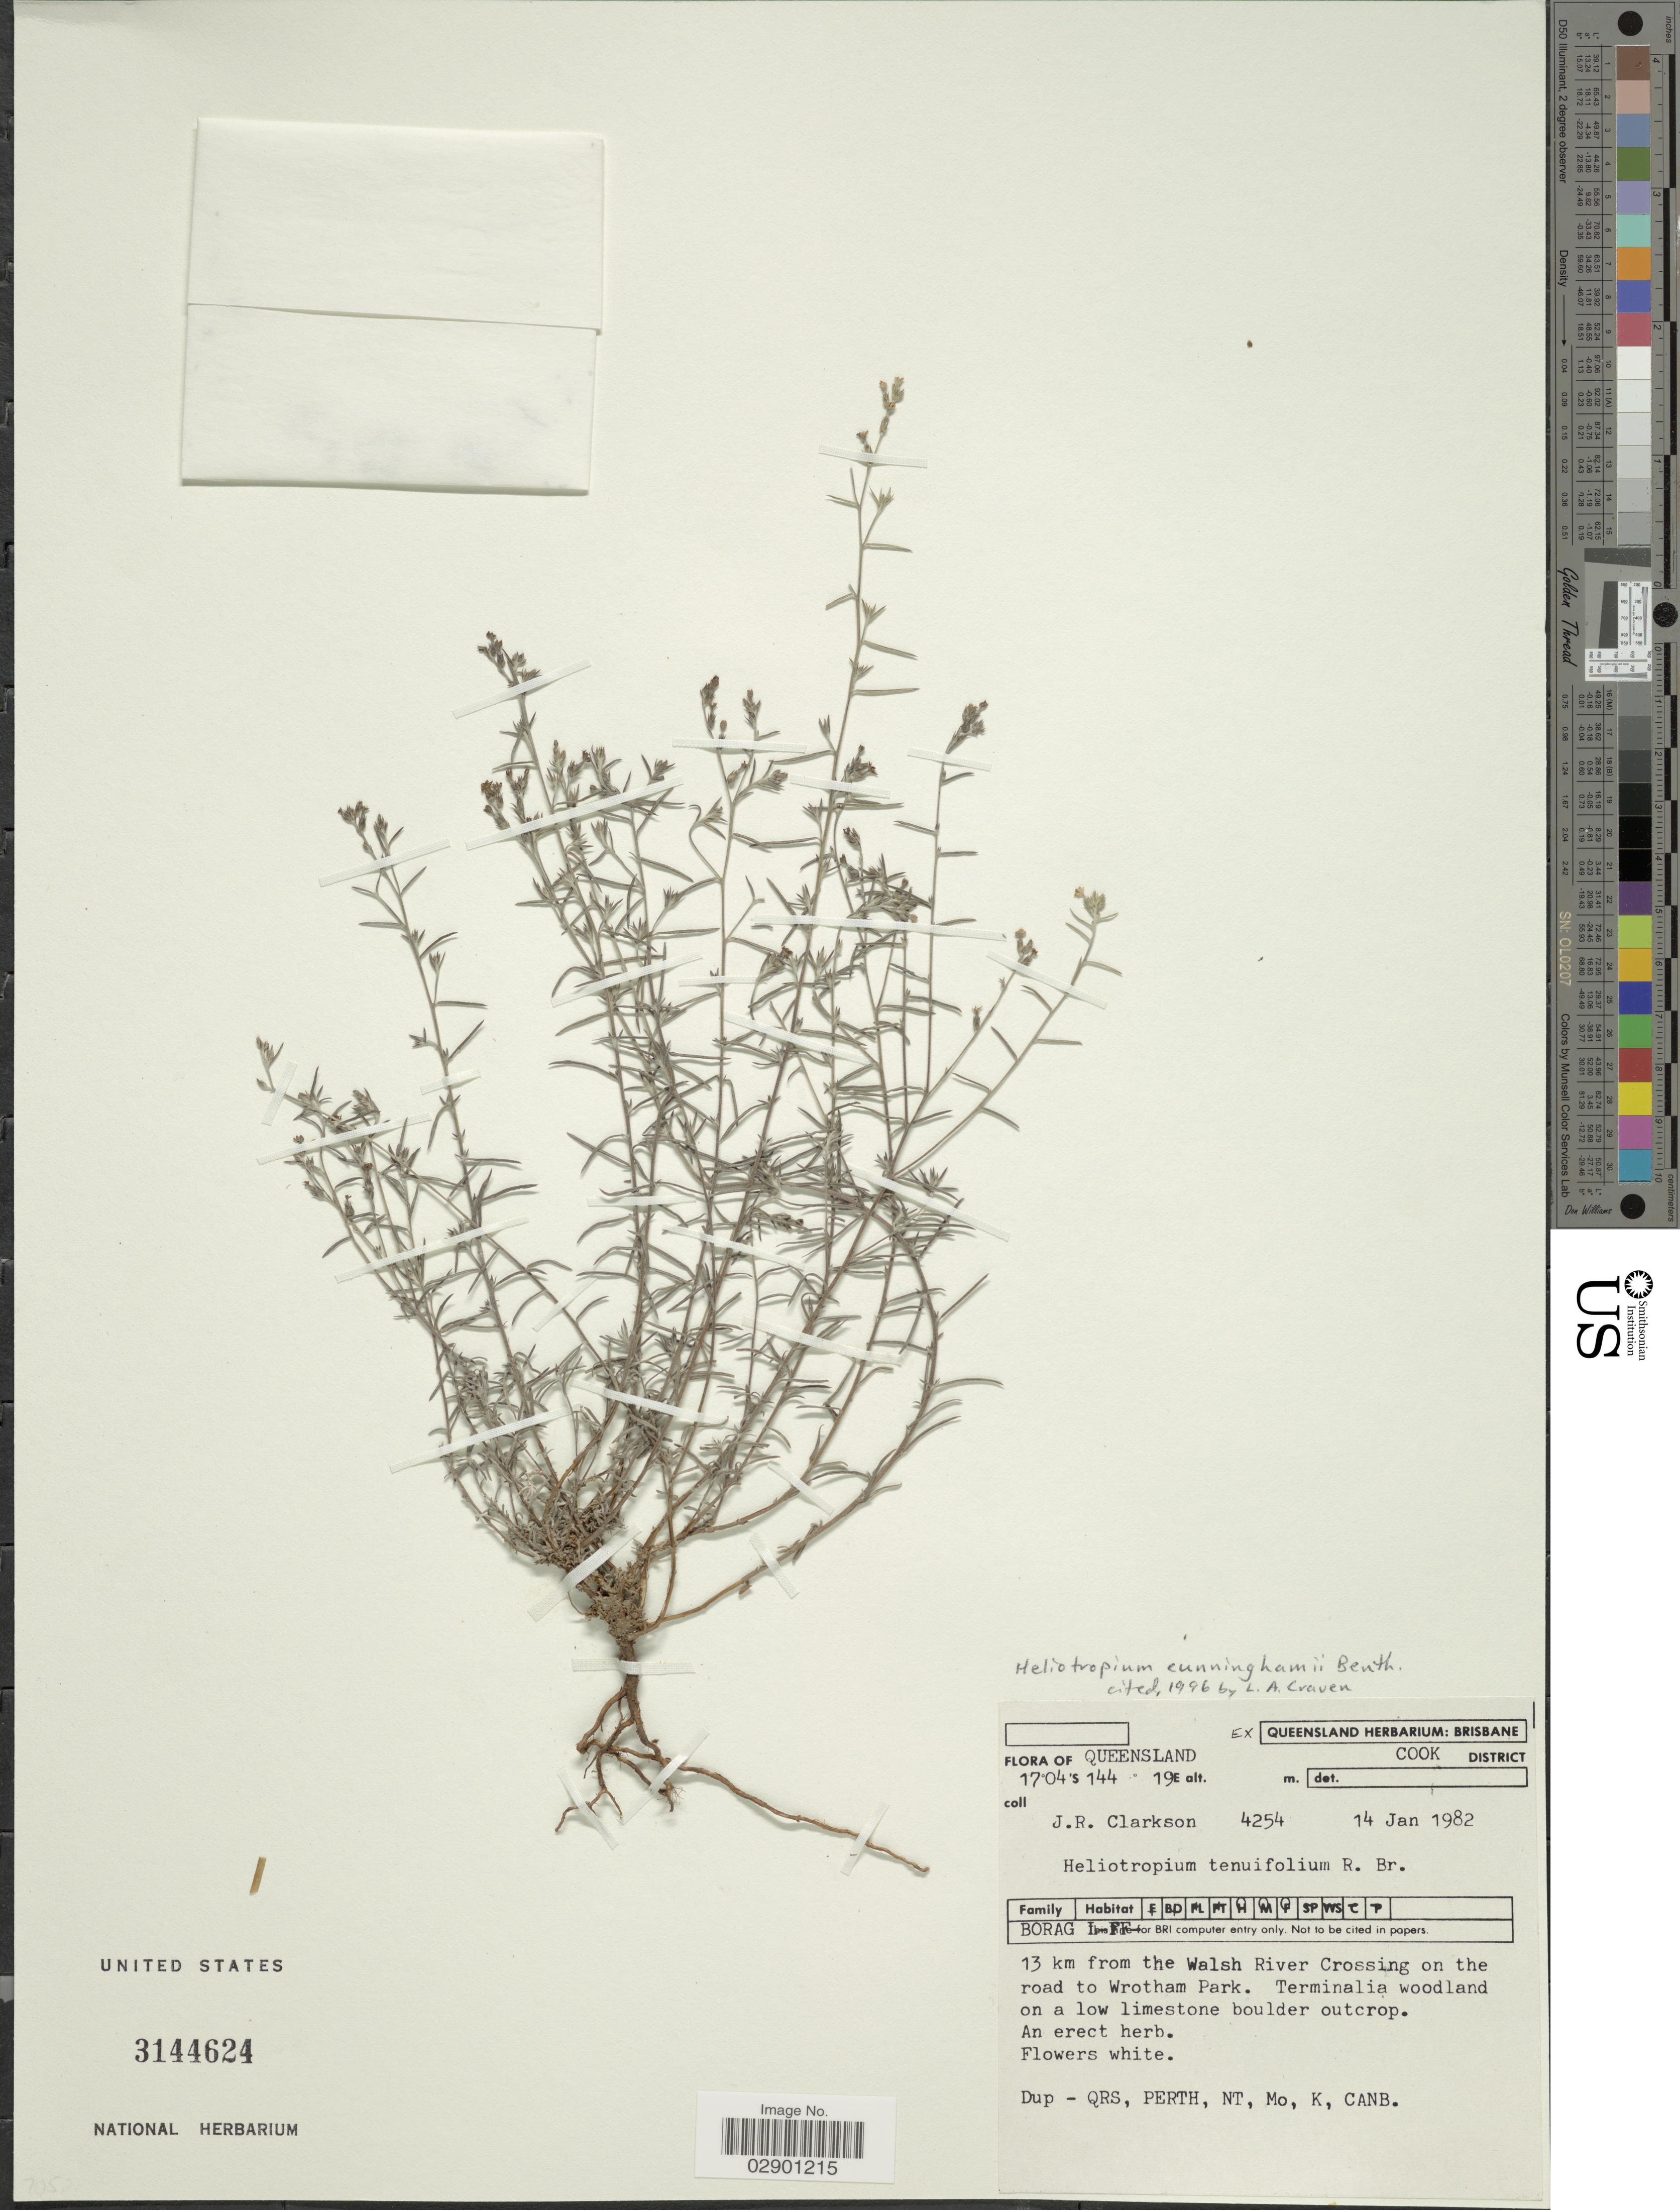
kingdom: Plantae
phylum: Tracheophyta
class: Magnoliopsida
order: Boraginales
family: Heliotropiaceae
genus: Heliotropium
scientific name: Heliotropium cunninghamii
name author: Benth.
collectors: J. Clarkson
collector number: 4254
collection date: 1982-01-14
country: Australia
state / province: Queensland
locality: Cook District. 13 km from the Walsh River Crossing on the road to Wrotham Park.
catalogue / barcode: US 3144624